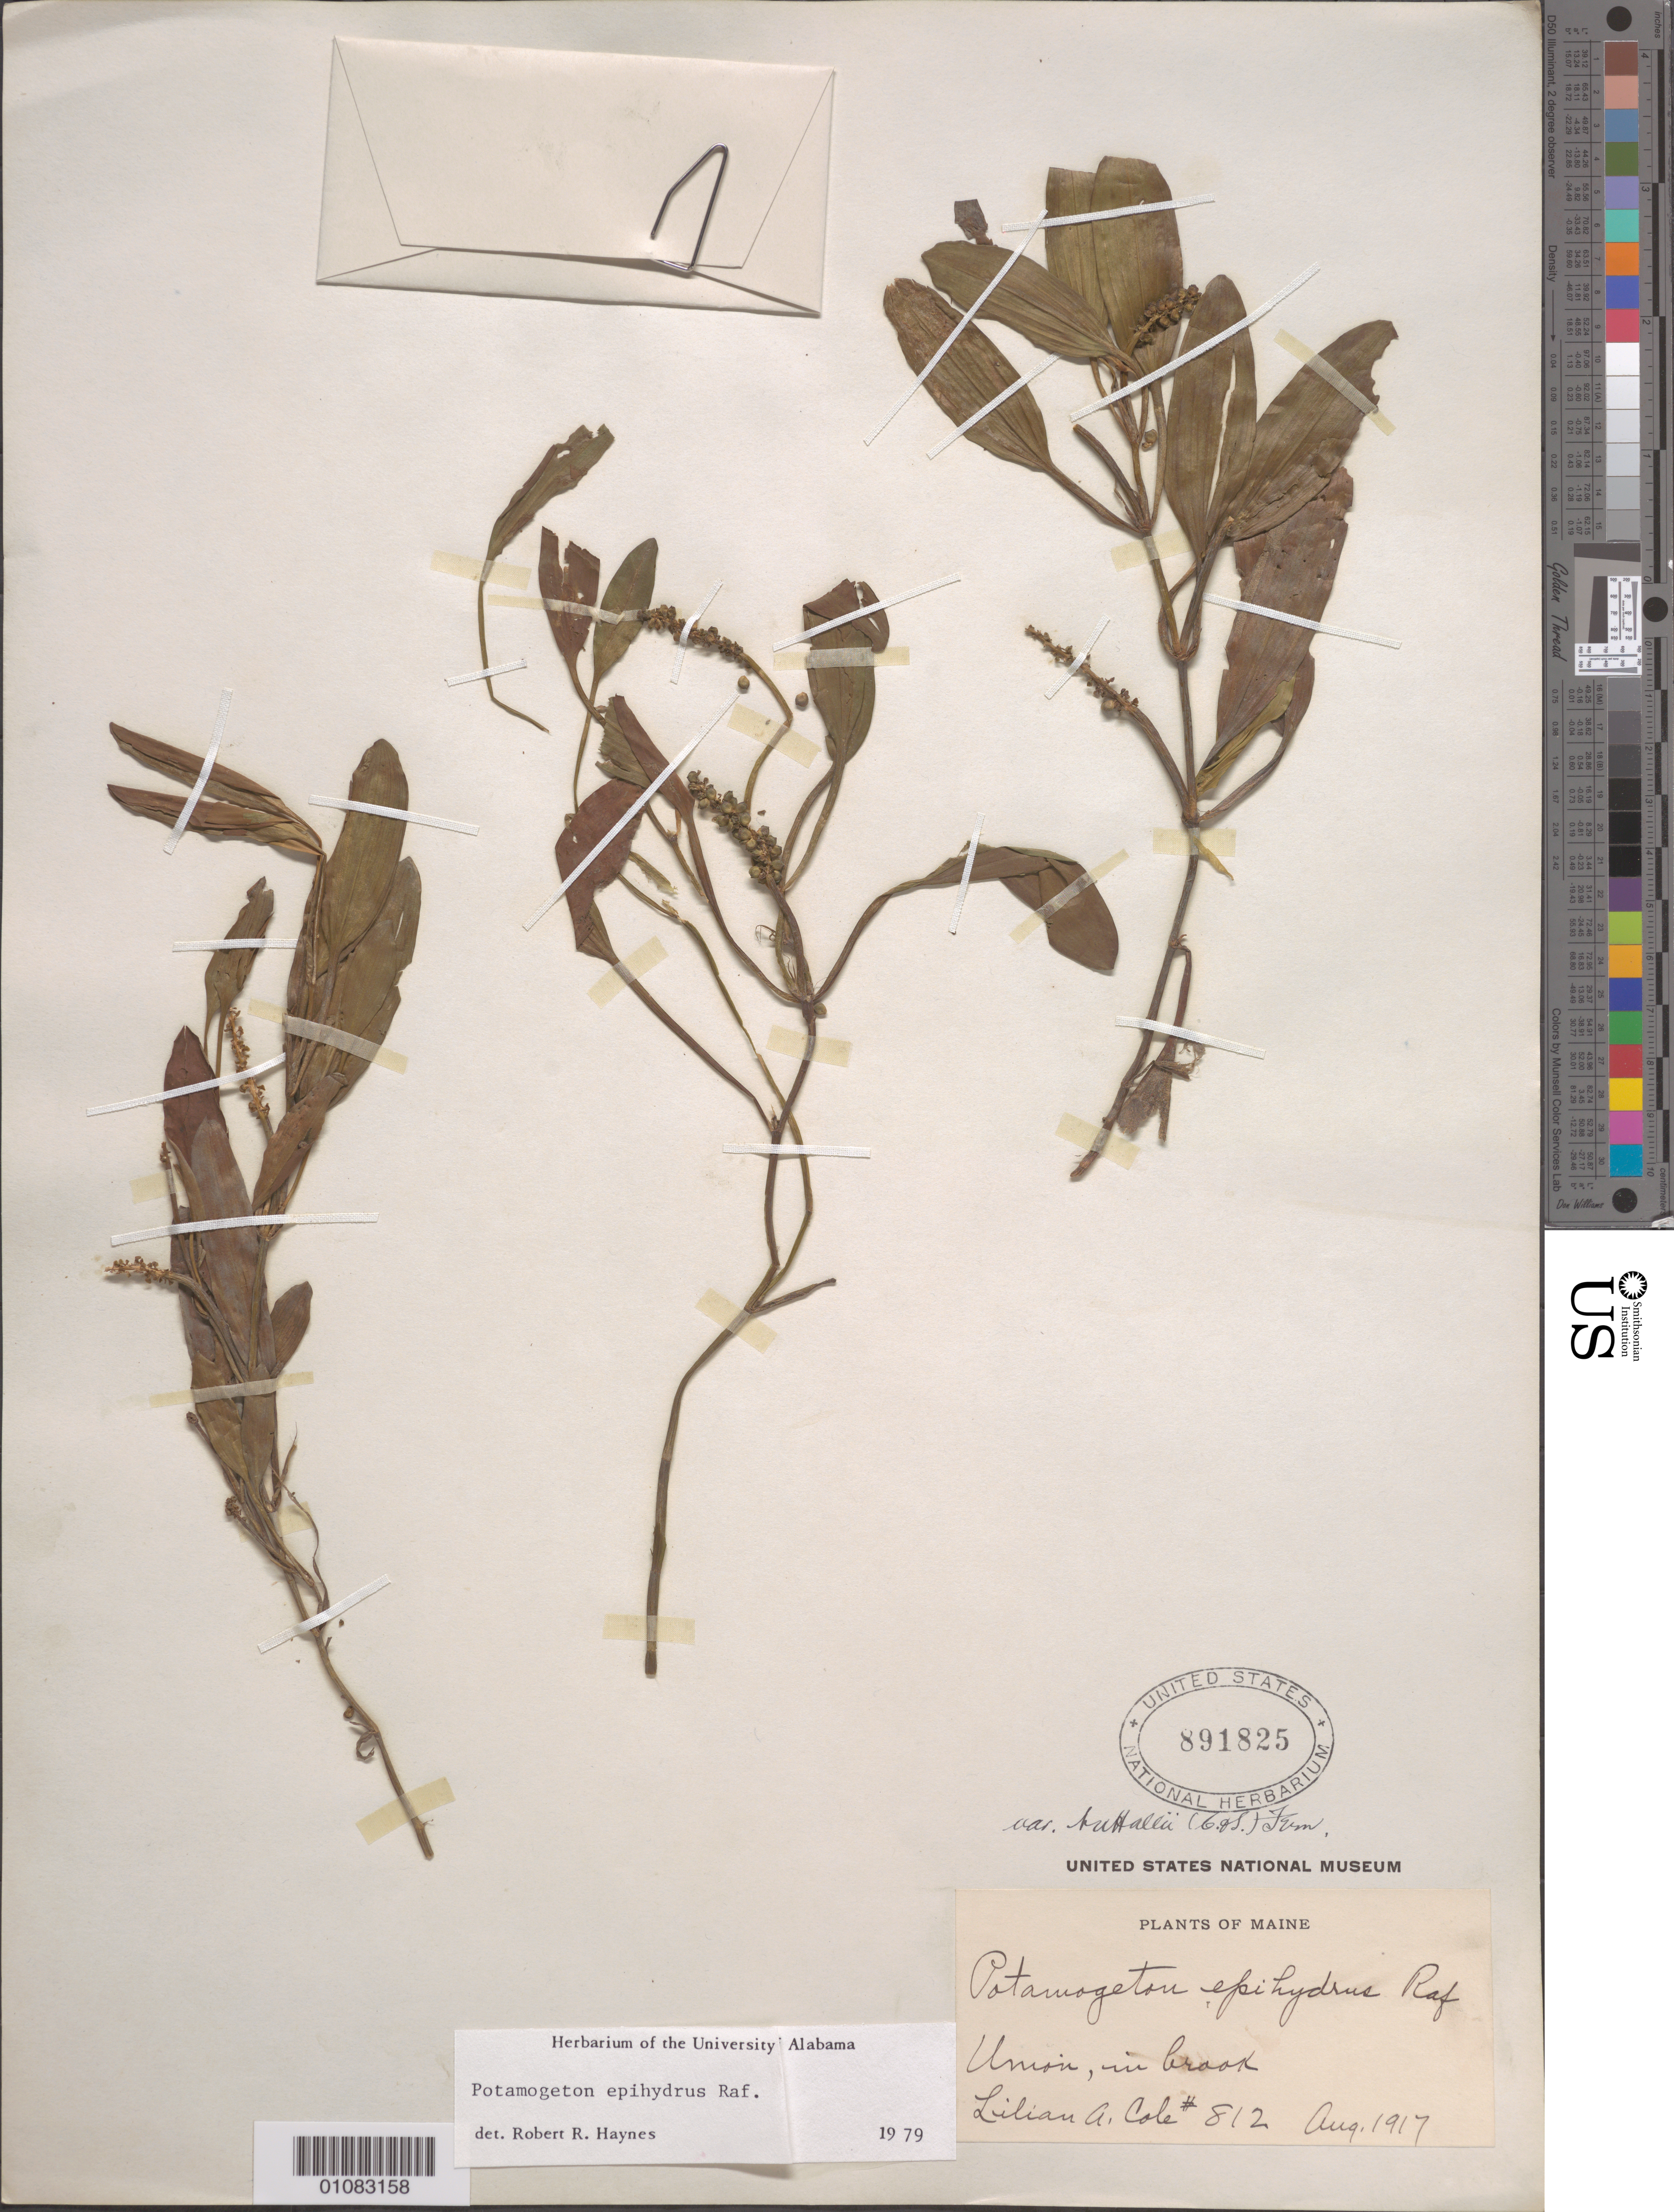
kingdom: Plantae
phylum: Tracheophyta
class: Liliopsida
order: Alismatales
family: Potamogetonaceae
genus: Potamogeton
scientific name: Potamogeton epihydrus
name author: Raf.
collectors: L. A. Cole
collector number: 812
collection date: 1917-08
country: United States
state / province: Maine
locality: Union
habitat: In brook.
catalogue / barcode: US 891825